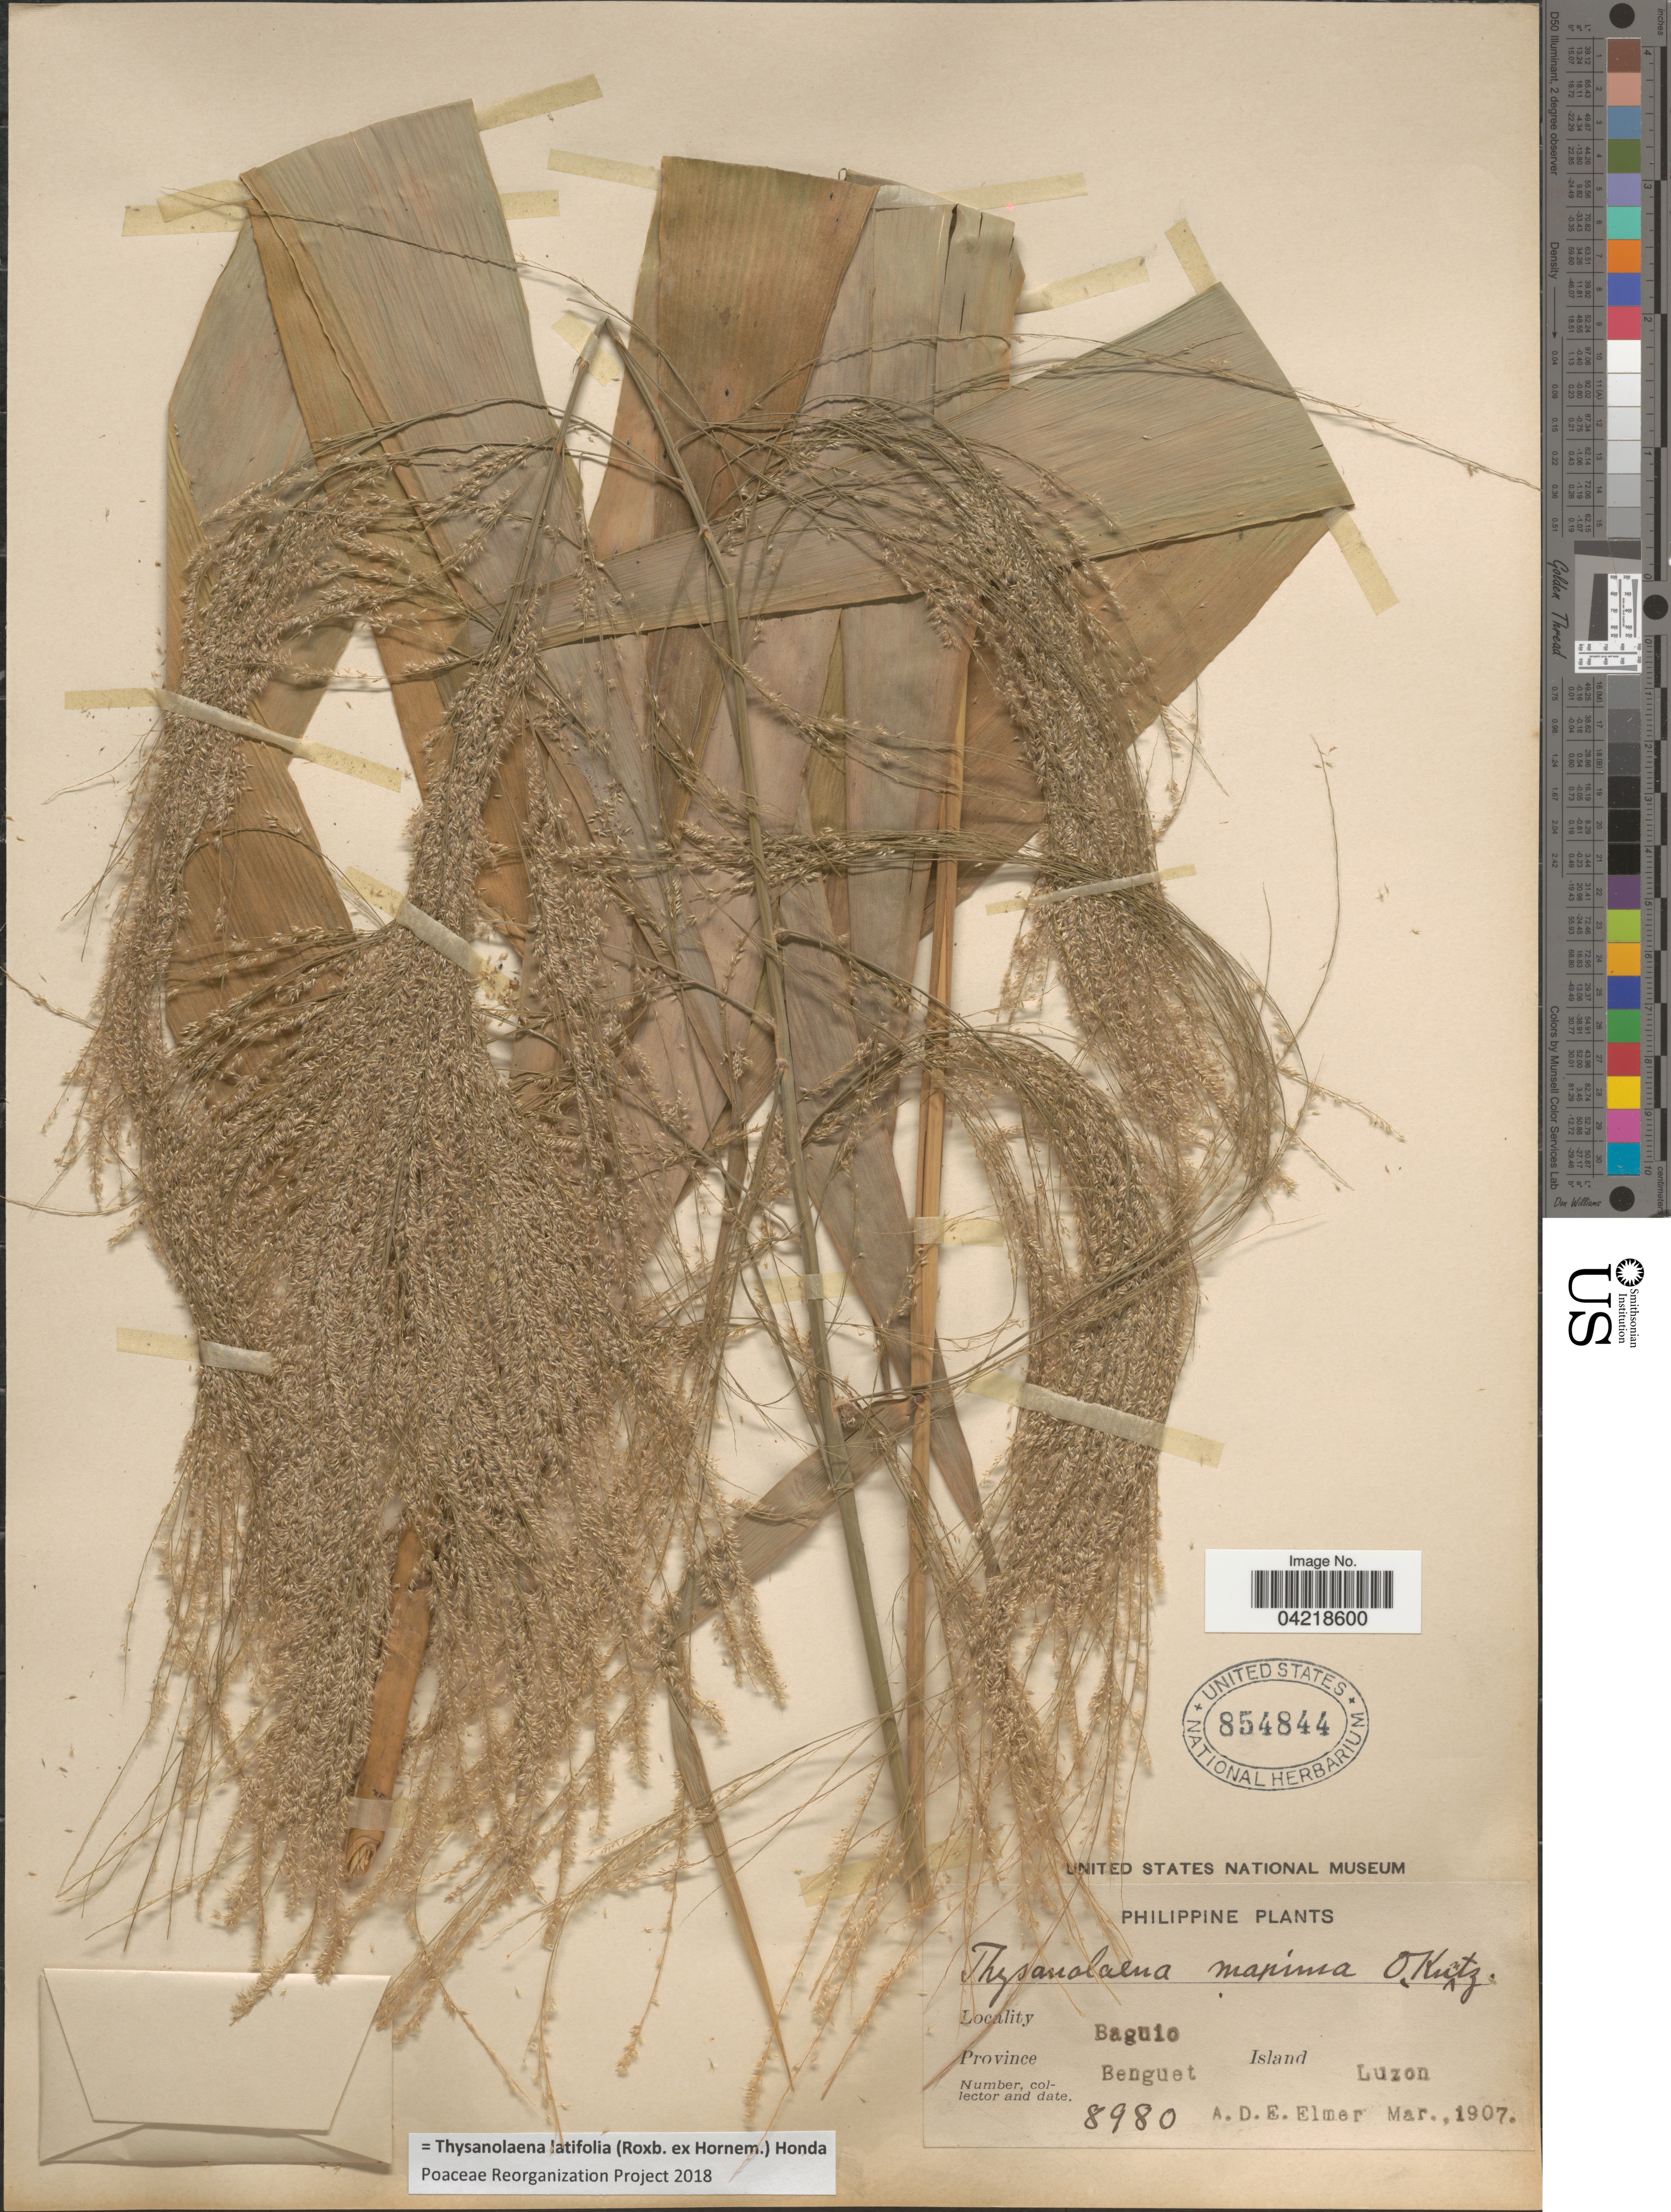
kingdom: Plantae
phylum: Tracheophyta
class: Liliopsida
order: Poales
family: Poaceae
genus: Thysanolaena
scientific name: Thysanolaena latifolia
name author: (Roxb. ex Hornem.) Honda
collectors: A. D. E. Elmer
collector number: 8980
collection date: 1907-03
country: Philippines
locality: Baguio. Benguet Island. Luzon.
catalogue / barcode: US 854844